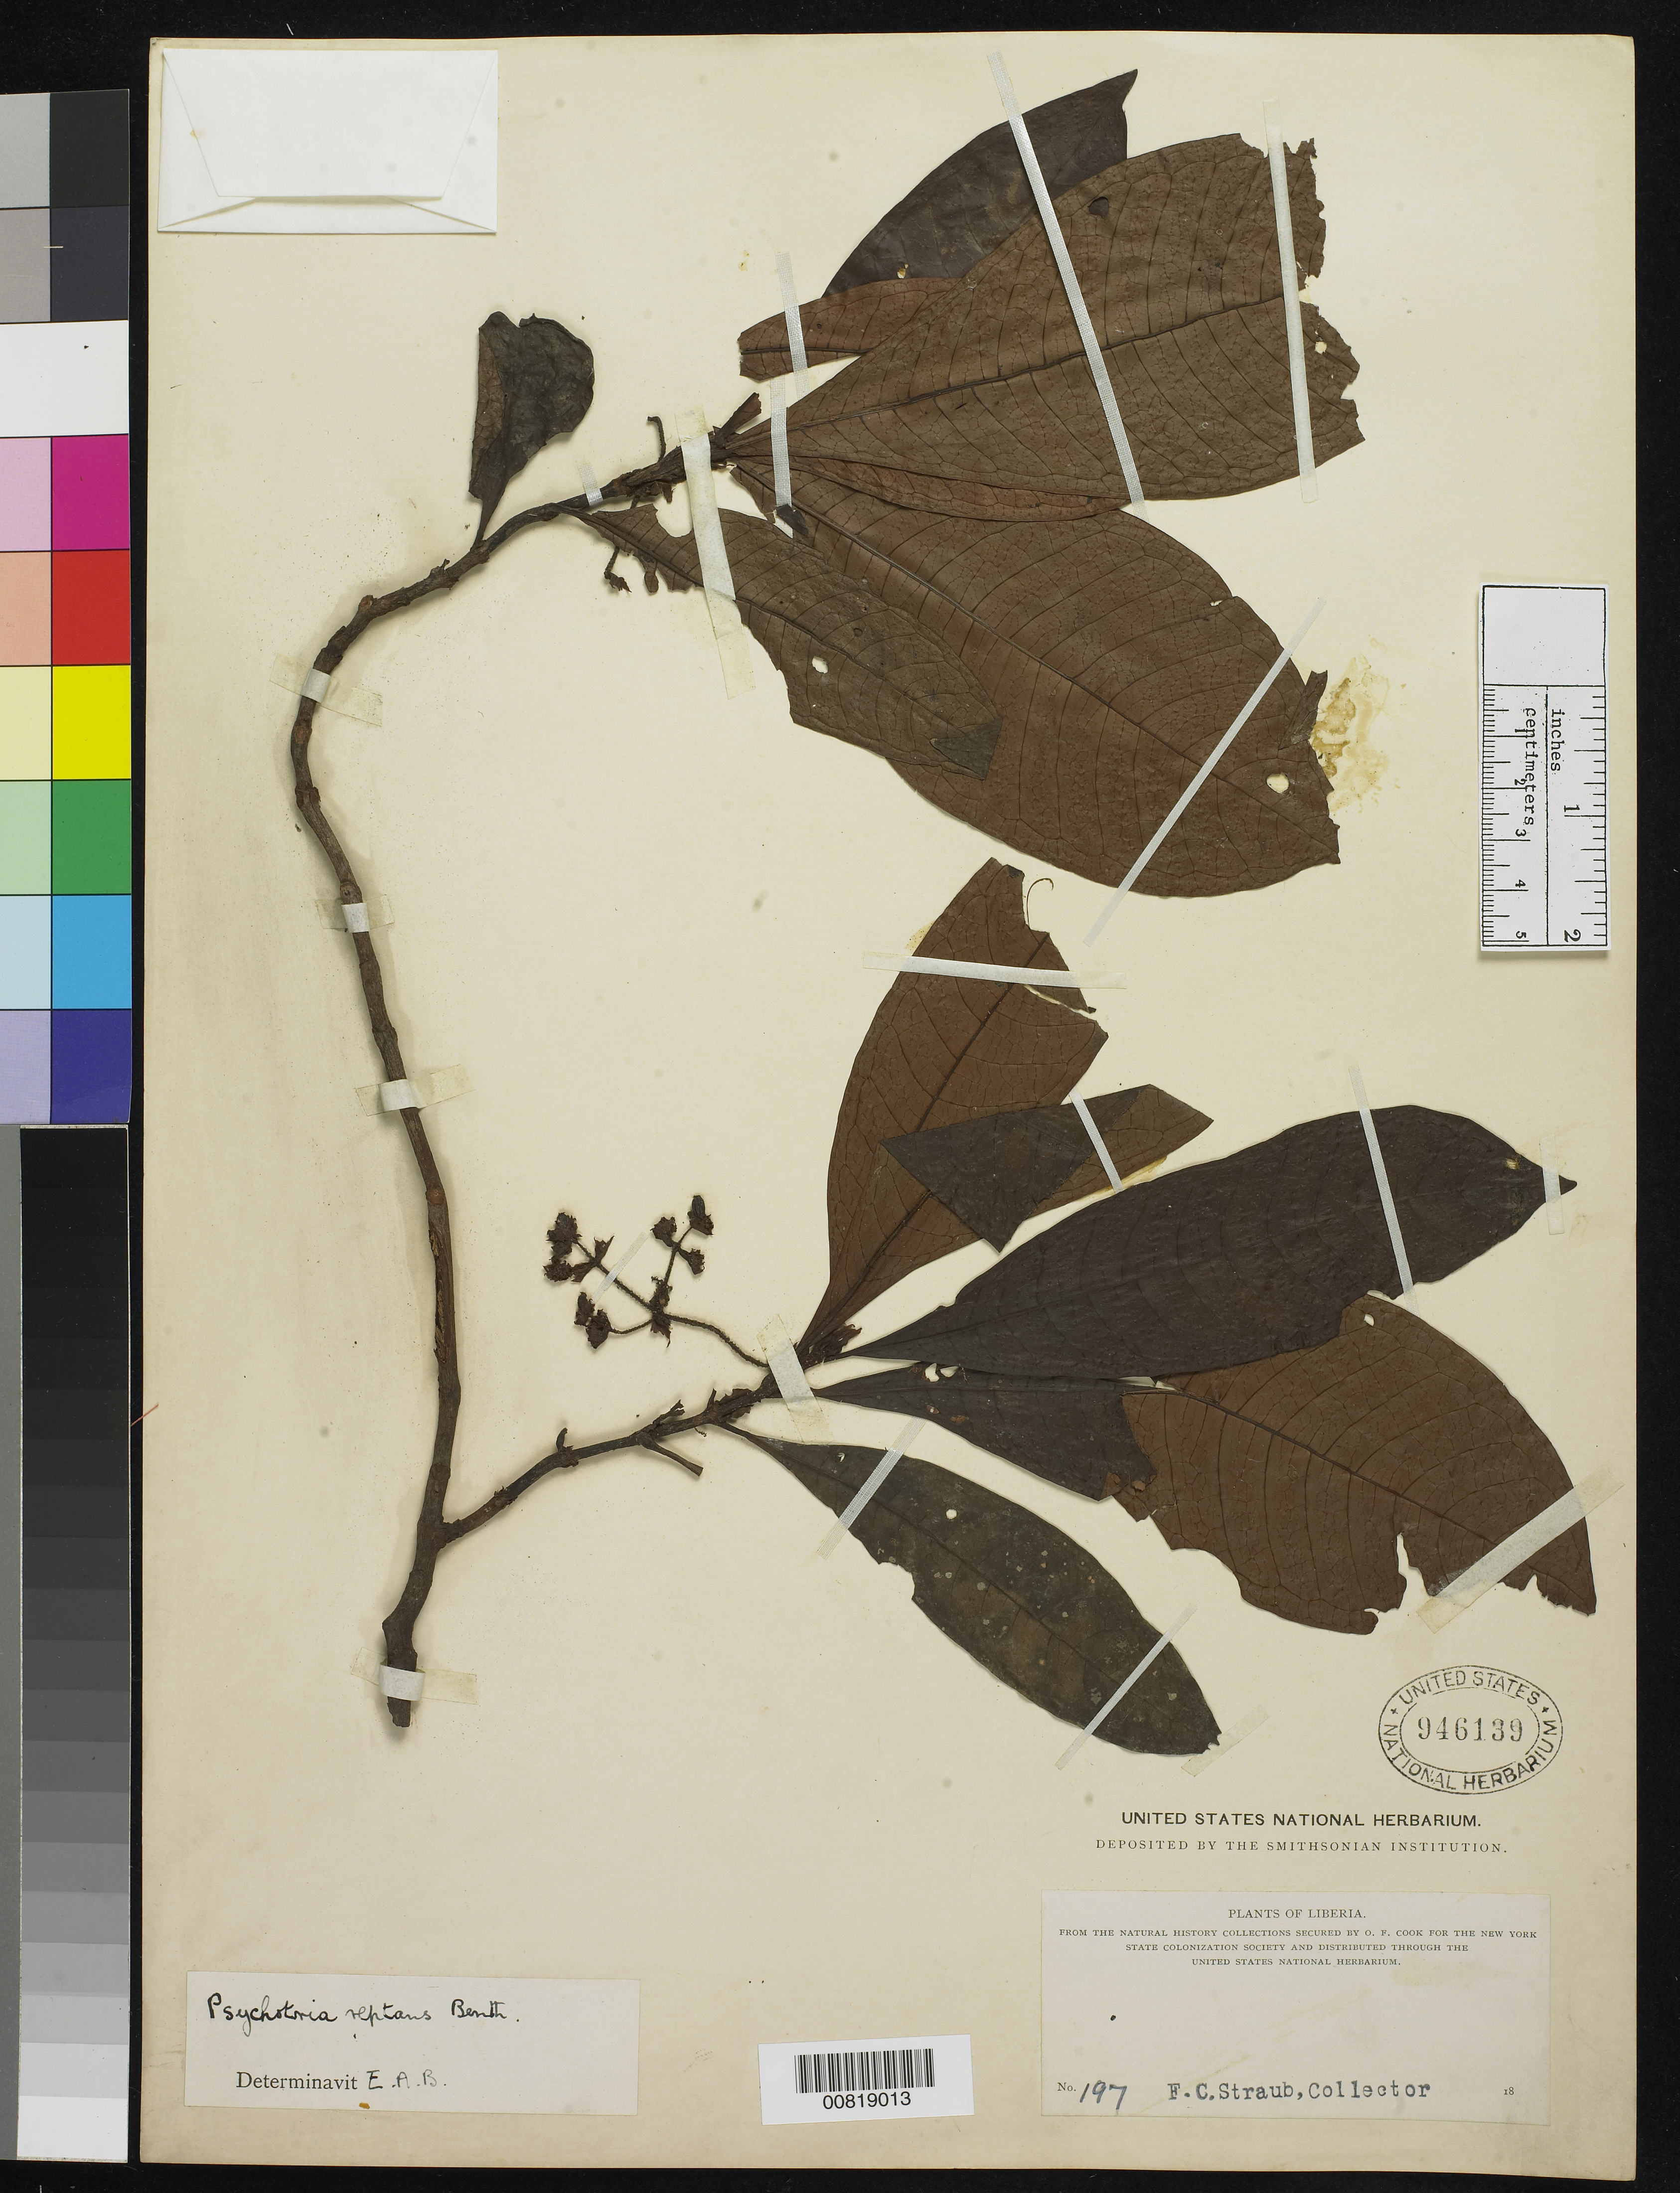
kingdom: Plantae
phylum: Tracheophyta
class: Magnoliopsida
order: Gentianales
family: Rubiaceae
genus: Psychotria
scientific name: Psychotria septans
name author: Benth.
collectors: F. Straub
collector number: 197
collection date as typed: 18--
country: Liberia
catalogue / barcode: US 946139